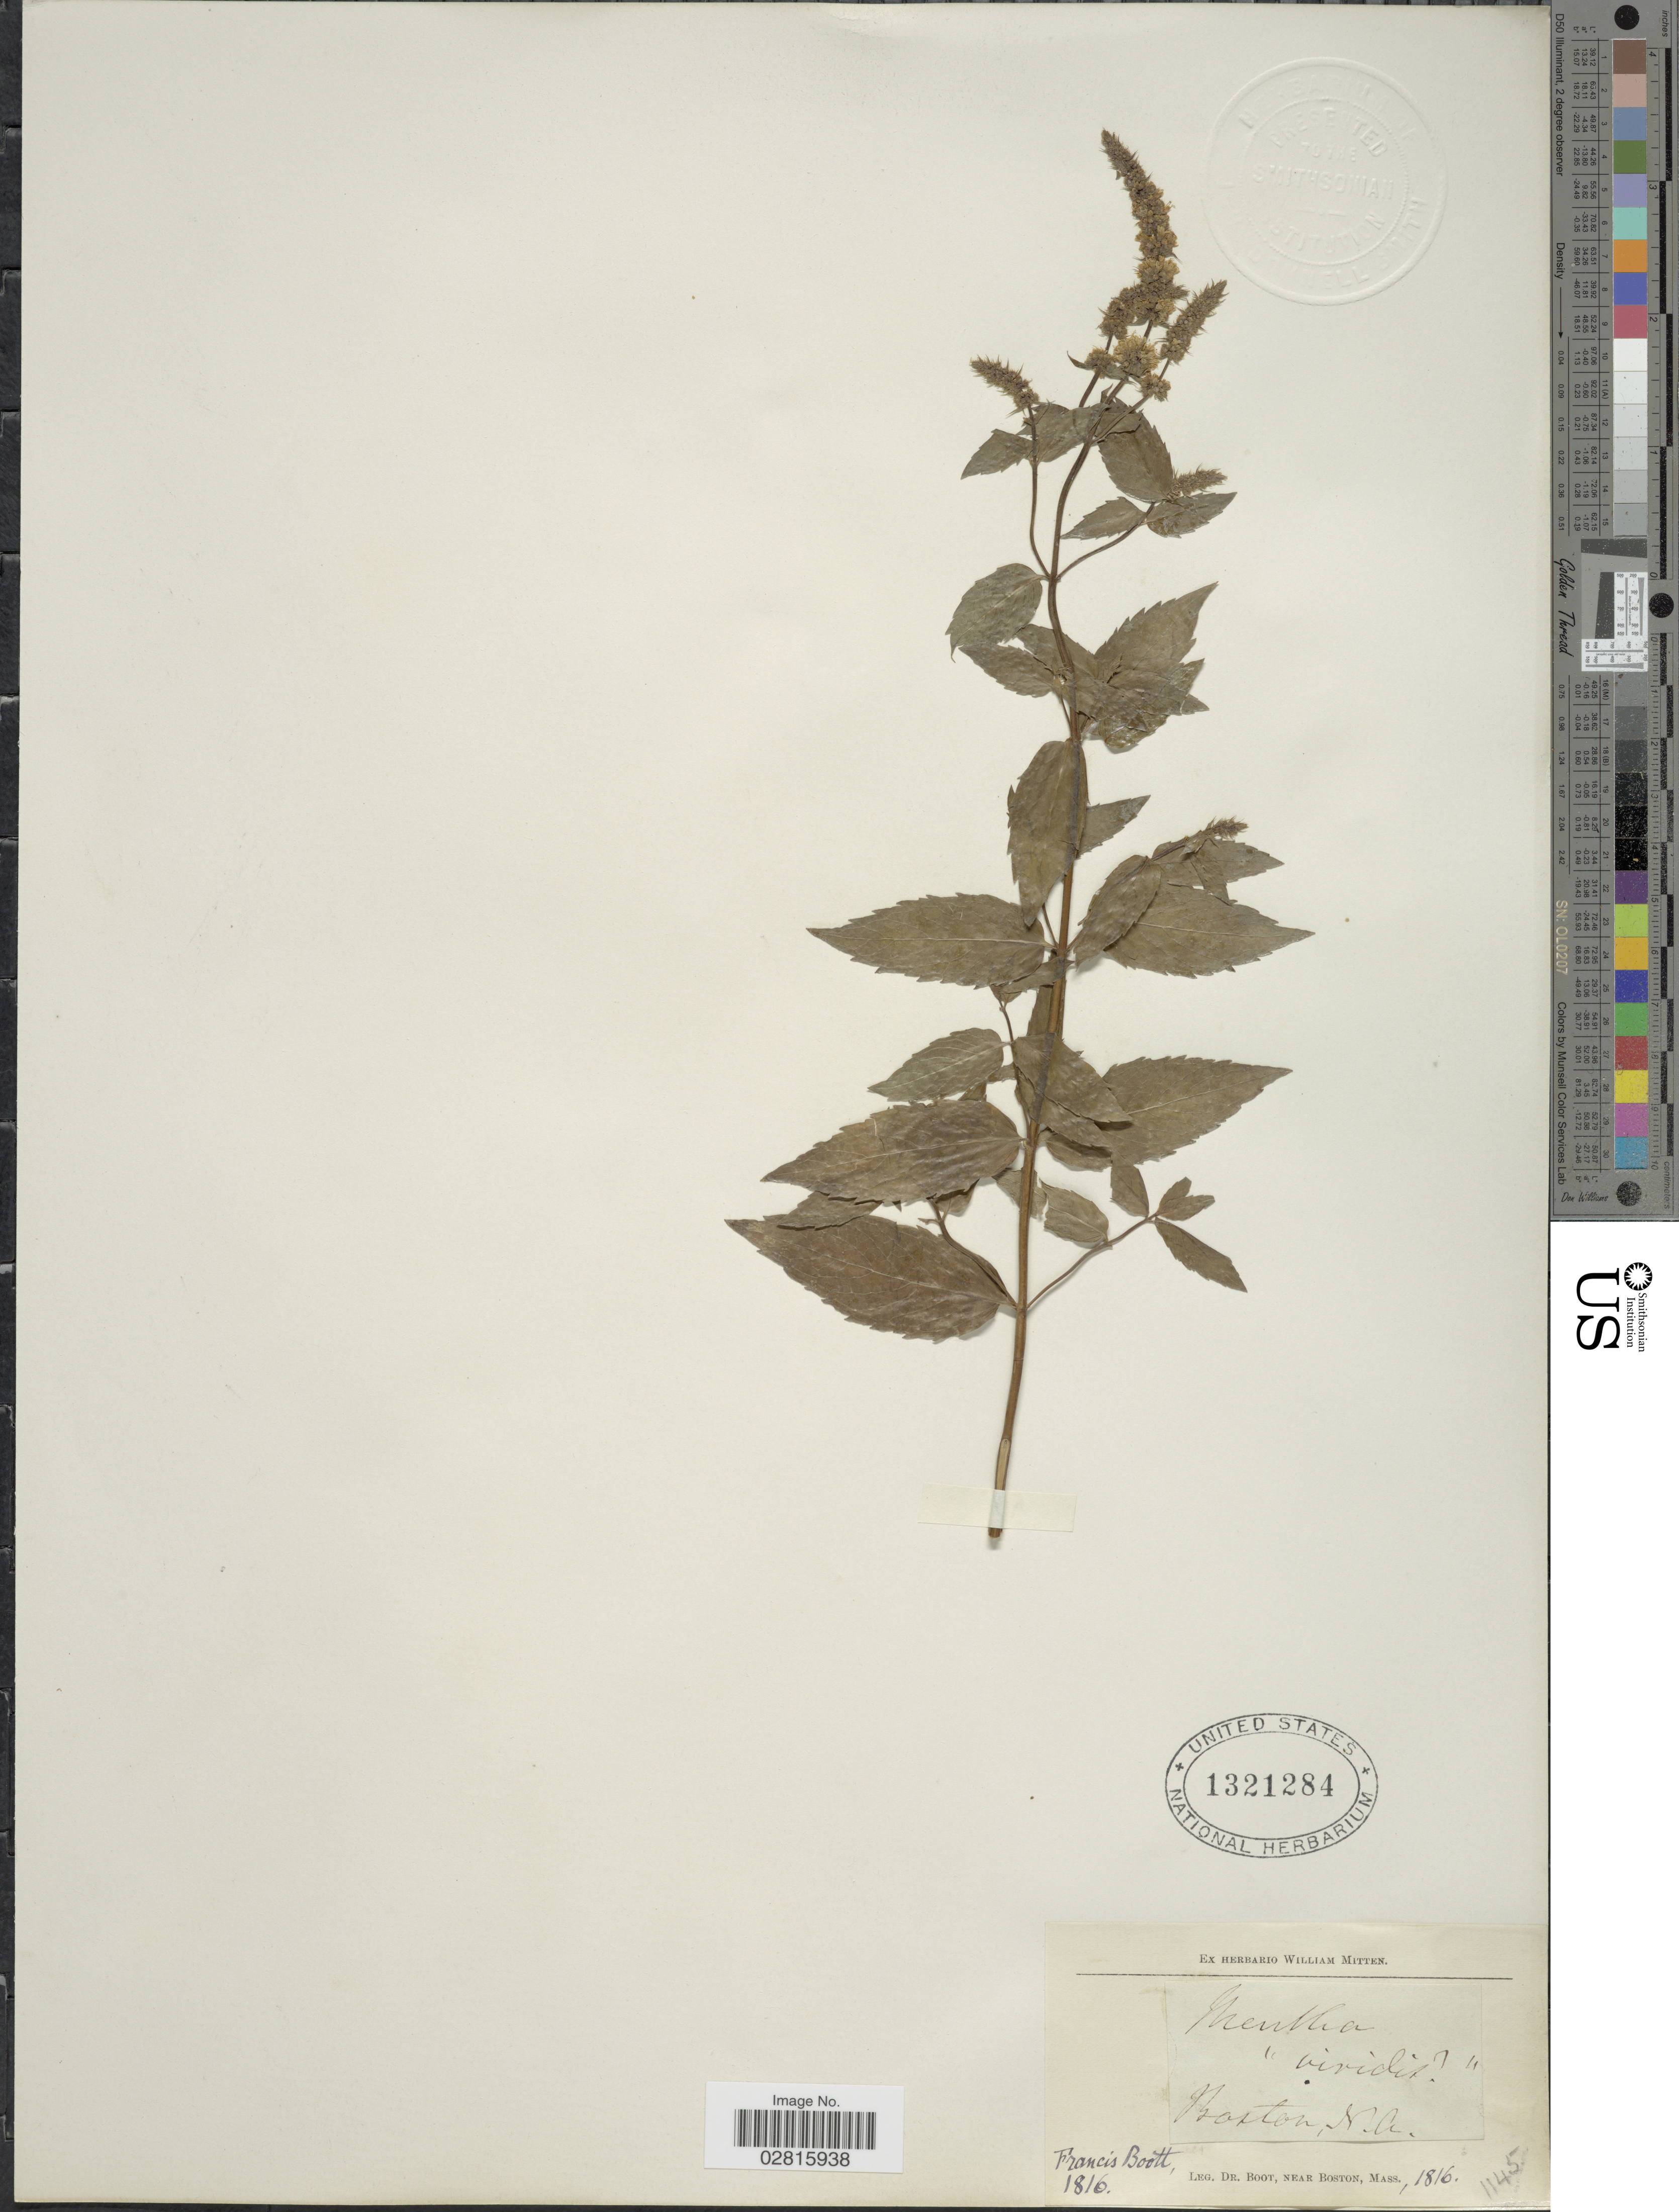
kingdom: Plantae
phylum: Tracheophyta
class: Magnoliopsida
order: Lamiales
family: Lamiaceae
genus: Mentha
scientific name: Mentha viridis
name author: (L.) L.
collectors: F. M. B. Boott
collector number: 1145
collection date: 1816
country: United States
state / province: Massachusetts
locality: Boston, M.A. Mass.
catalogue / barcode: US 1321284